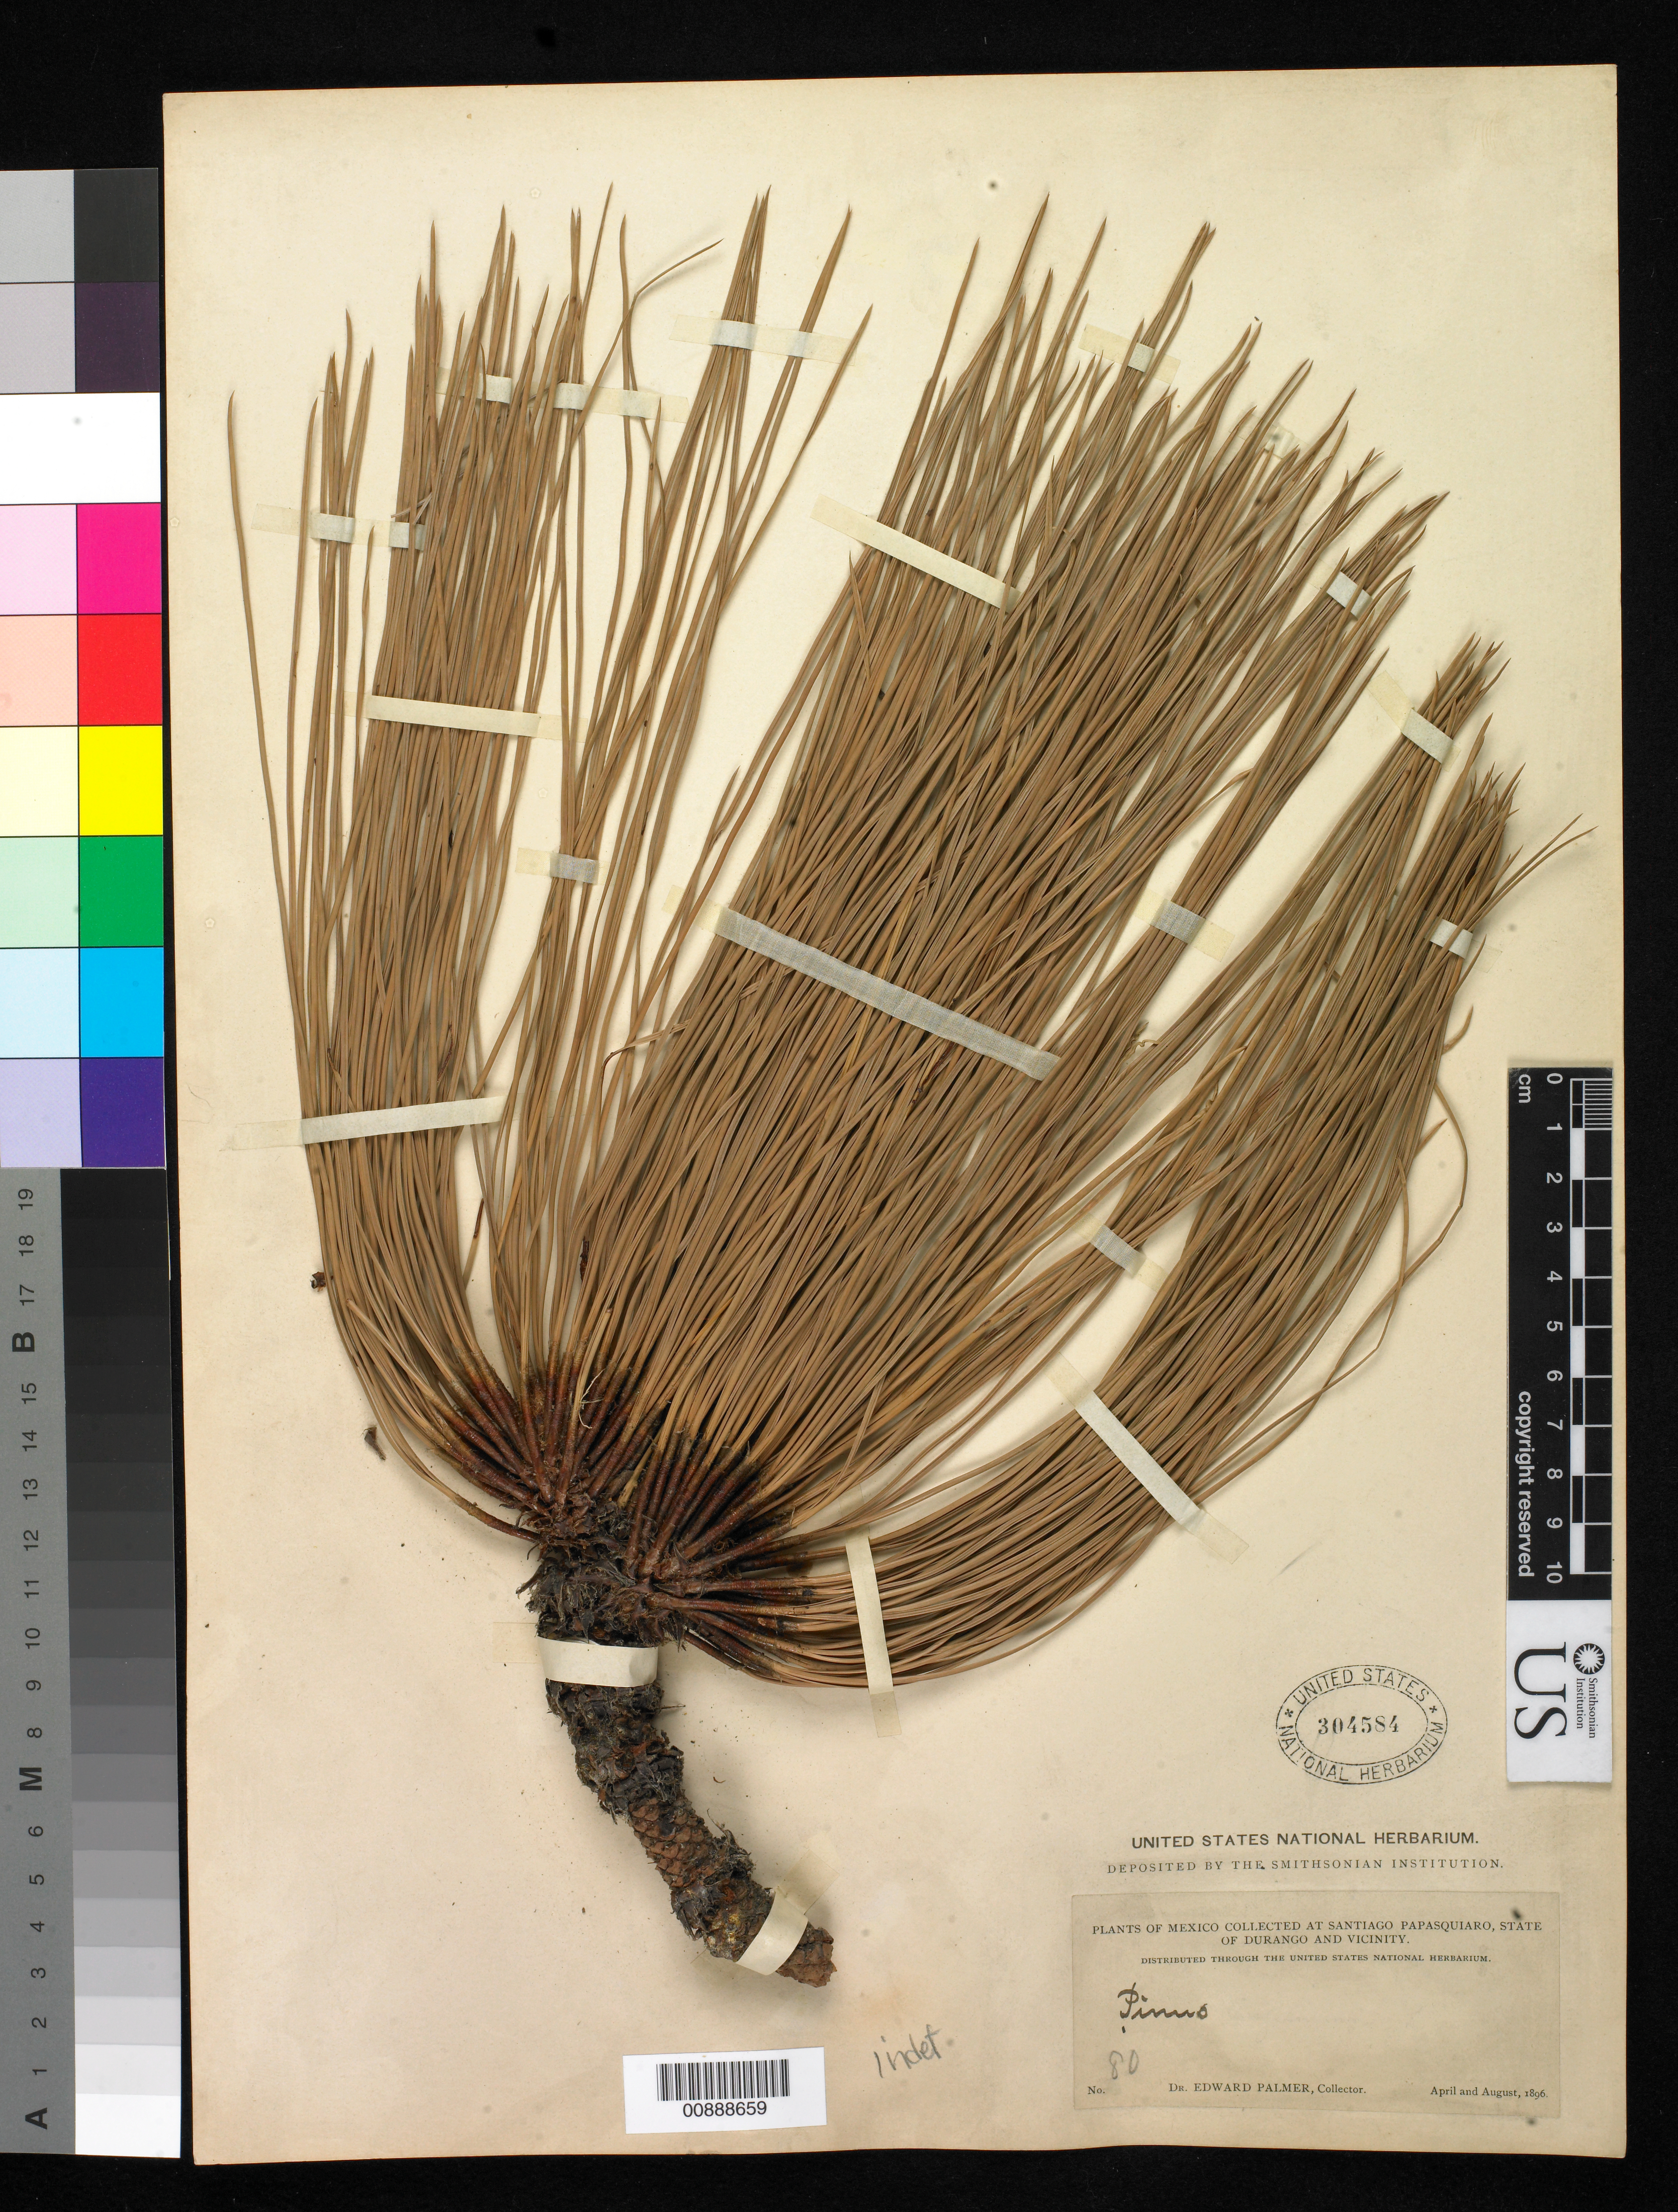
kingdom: Plantae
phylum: Tracheophyta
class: Pinopsida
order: Pinales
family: Pinaceae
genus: Pinus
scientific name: Pinus sp.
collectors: E. Palmer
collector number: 80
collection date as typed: Apr 1896 to -- Aug 1896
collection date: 1896-04/1896-08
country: Mexico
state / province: Durango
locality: Santiago Papasquiaro, Durango and vicinity.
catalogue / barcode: US 304584